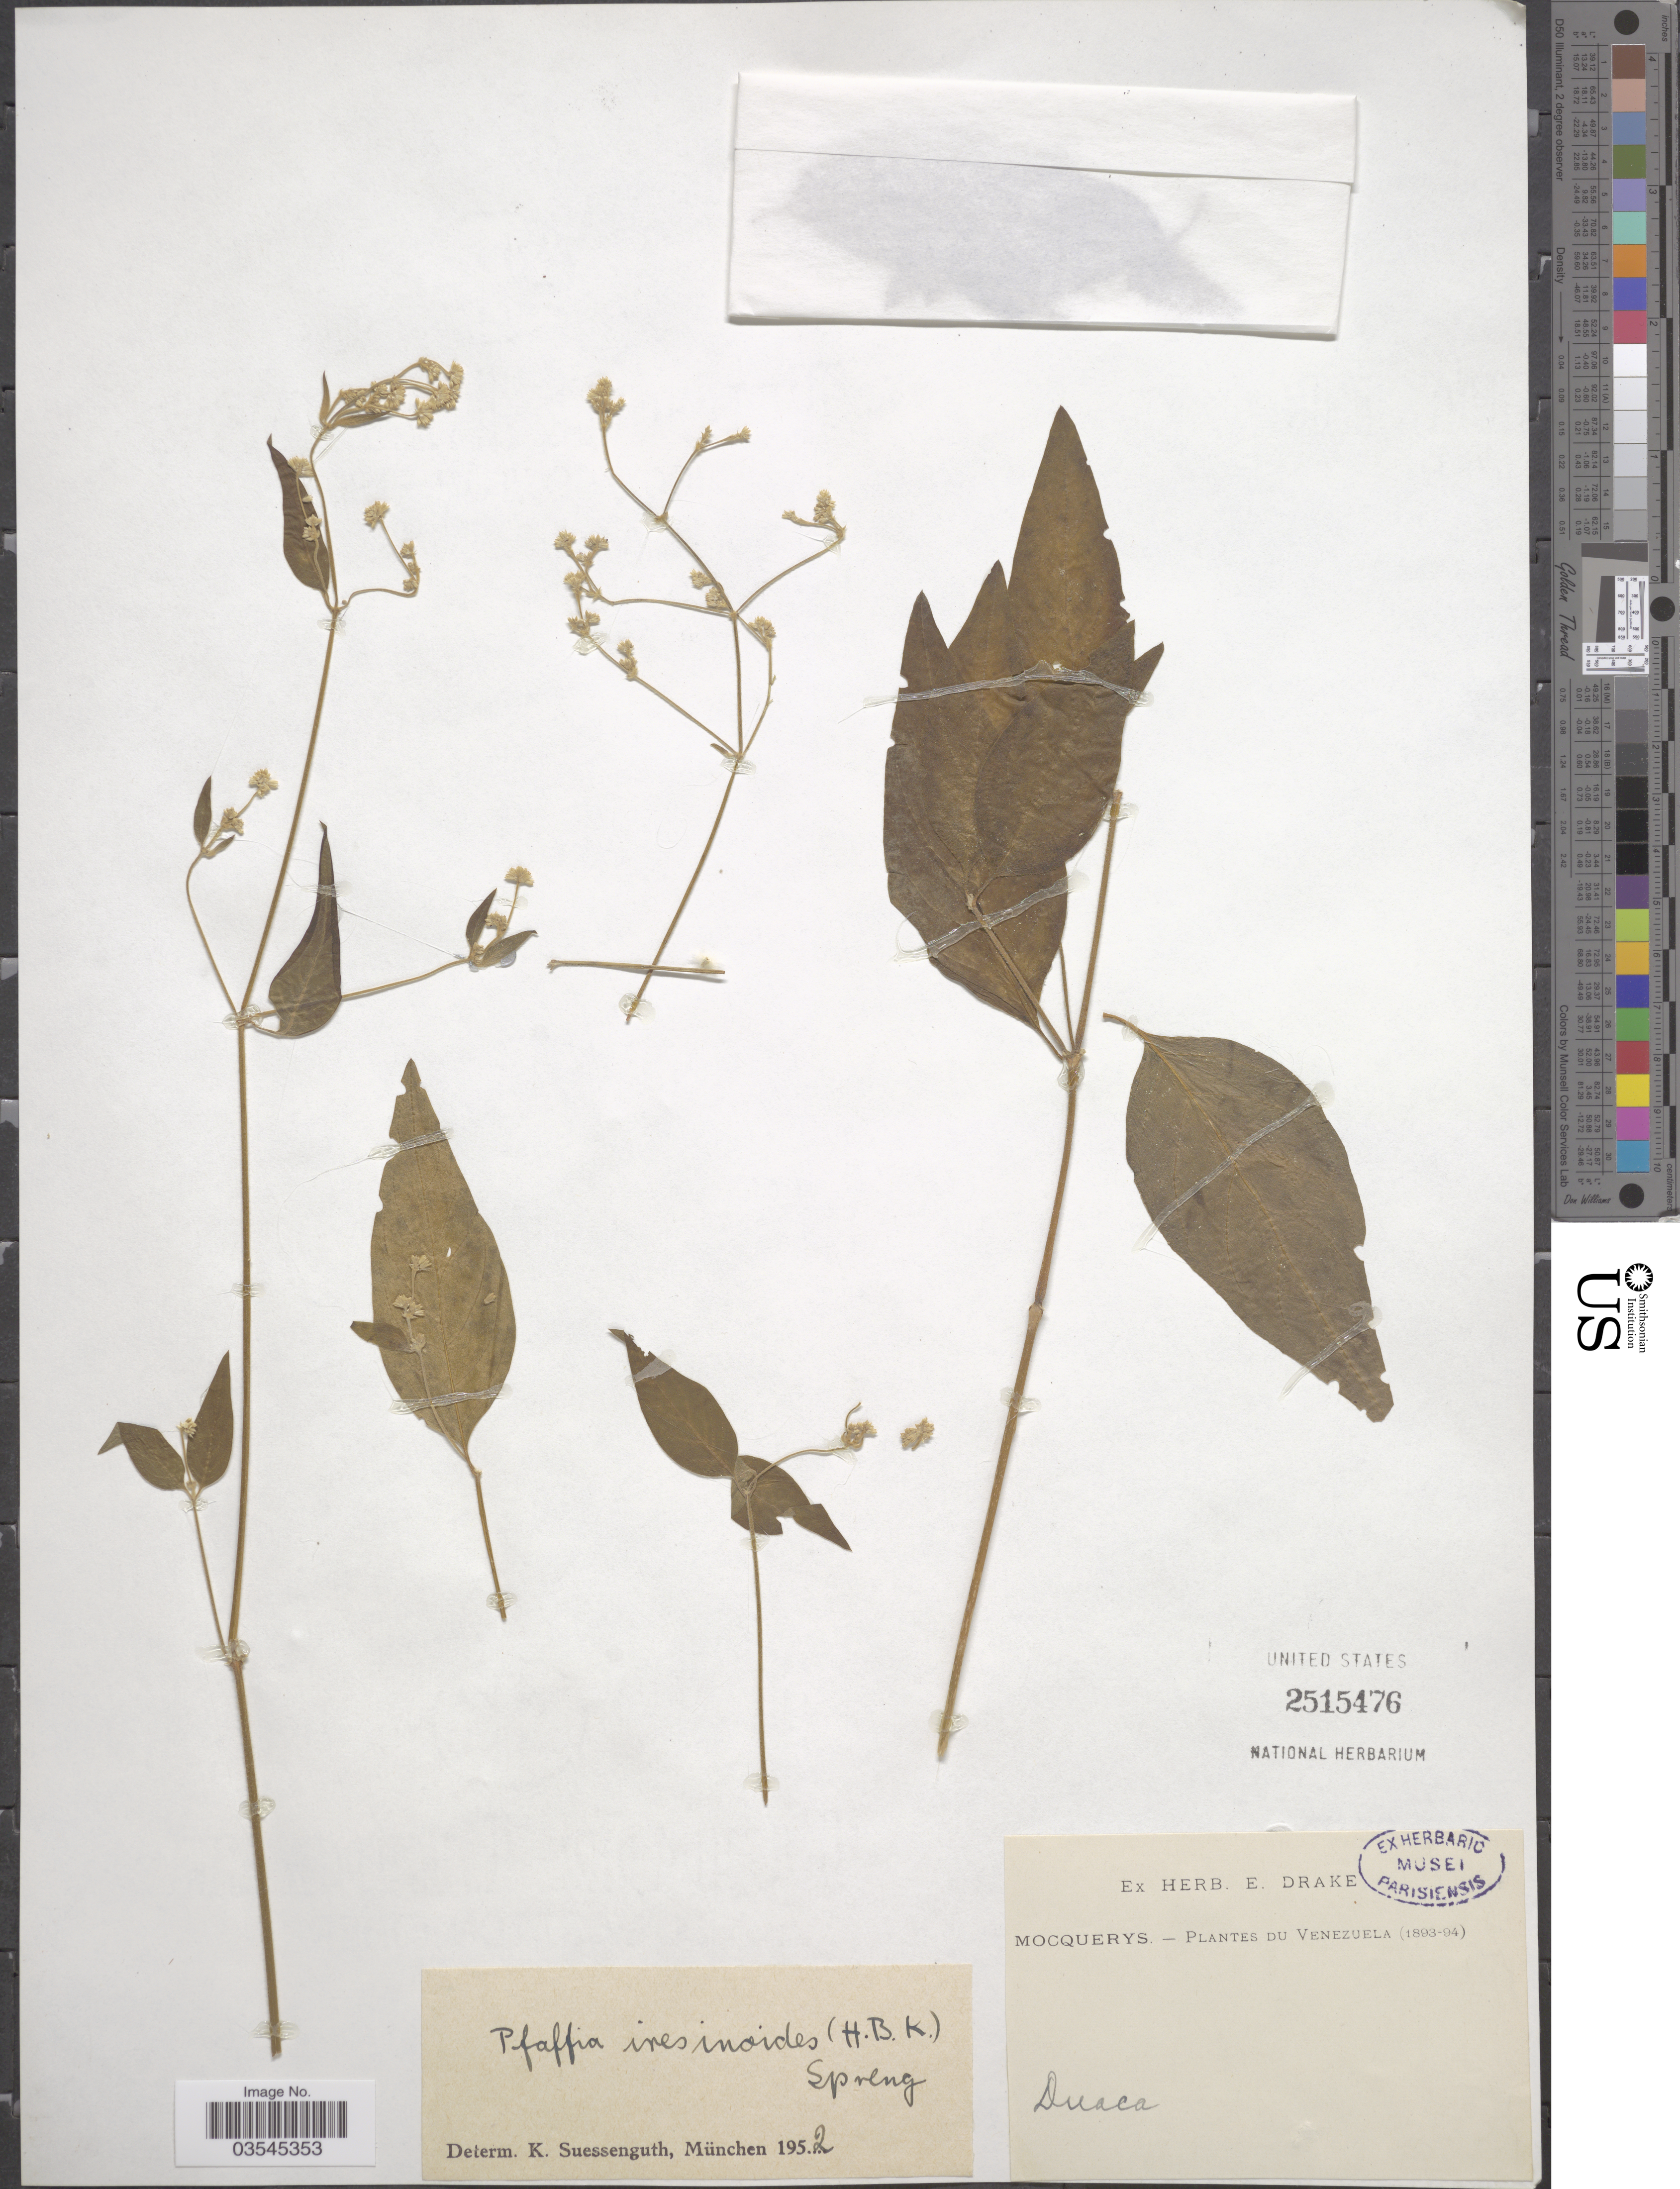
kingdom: Plantae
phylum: Tracheophyta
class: Magnoliopsida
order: Caryophyllales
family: Amaranthaceae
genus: Pfaffia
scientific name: Pfaffia iresinoides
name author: (Kunth) Spreng.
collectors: A. Mocquerys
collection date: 1893/1894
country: Venezuela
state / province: Lara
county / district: Crespo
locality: Duaca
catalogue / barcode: US 2515476